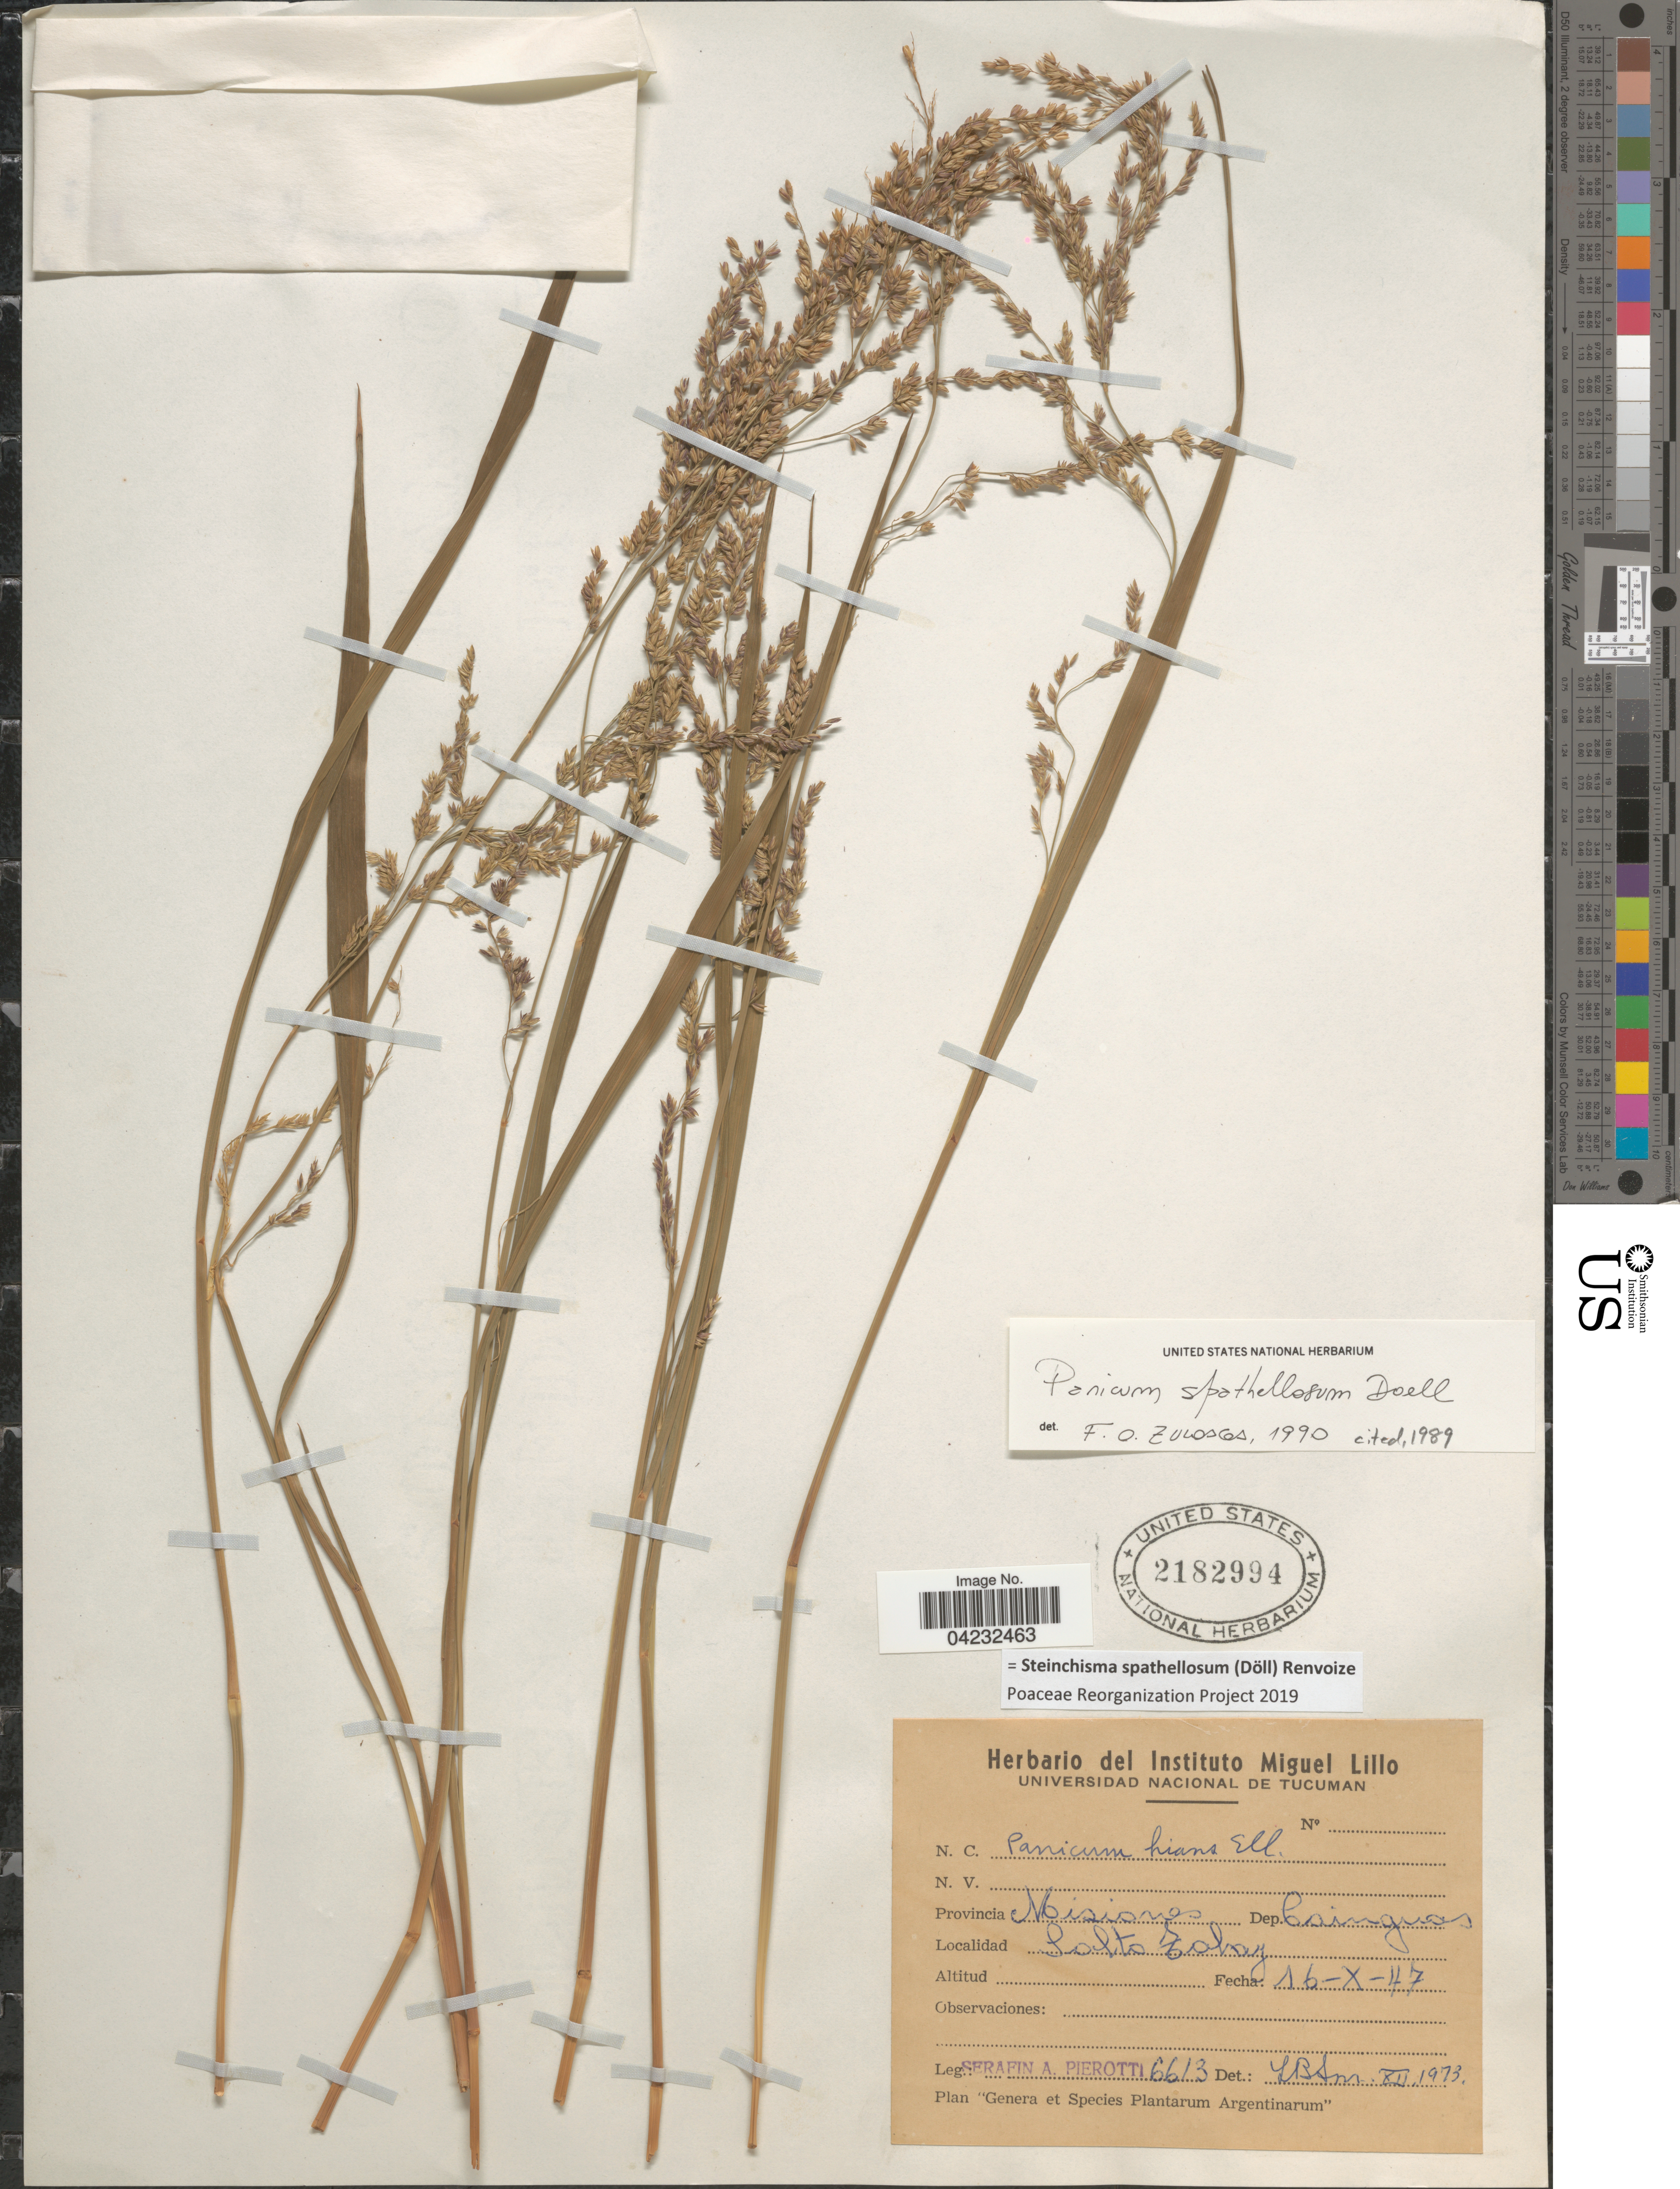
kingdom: Plantae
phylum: Tracheophyta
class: Liliopsida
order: Poales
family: Poaceae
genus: Steinchisma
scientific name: Steinchisma spathellosum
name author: (Döll) Renvoize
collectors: S. A. Pierotti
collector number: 6613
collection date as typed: Transcribed d/m/y: 16/10/47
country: Argentina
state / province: Misiones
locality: Dep. Cainguas. Salto Tabay.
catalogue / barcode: US 2182994